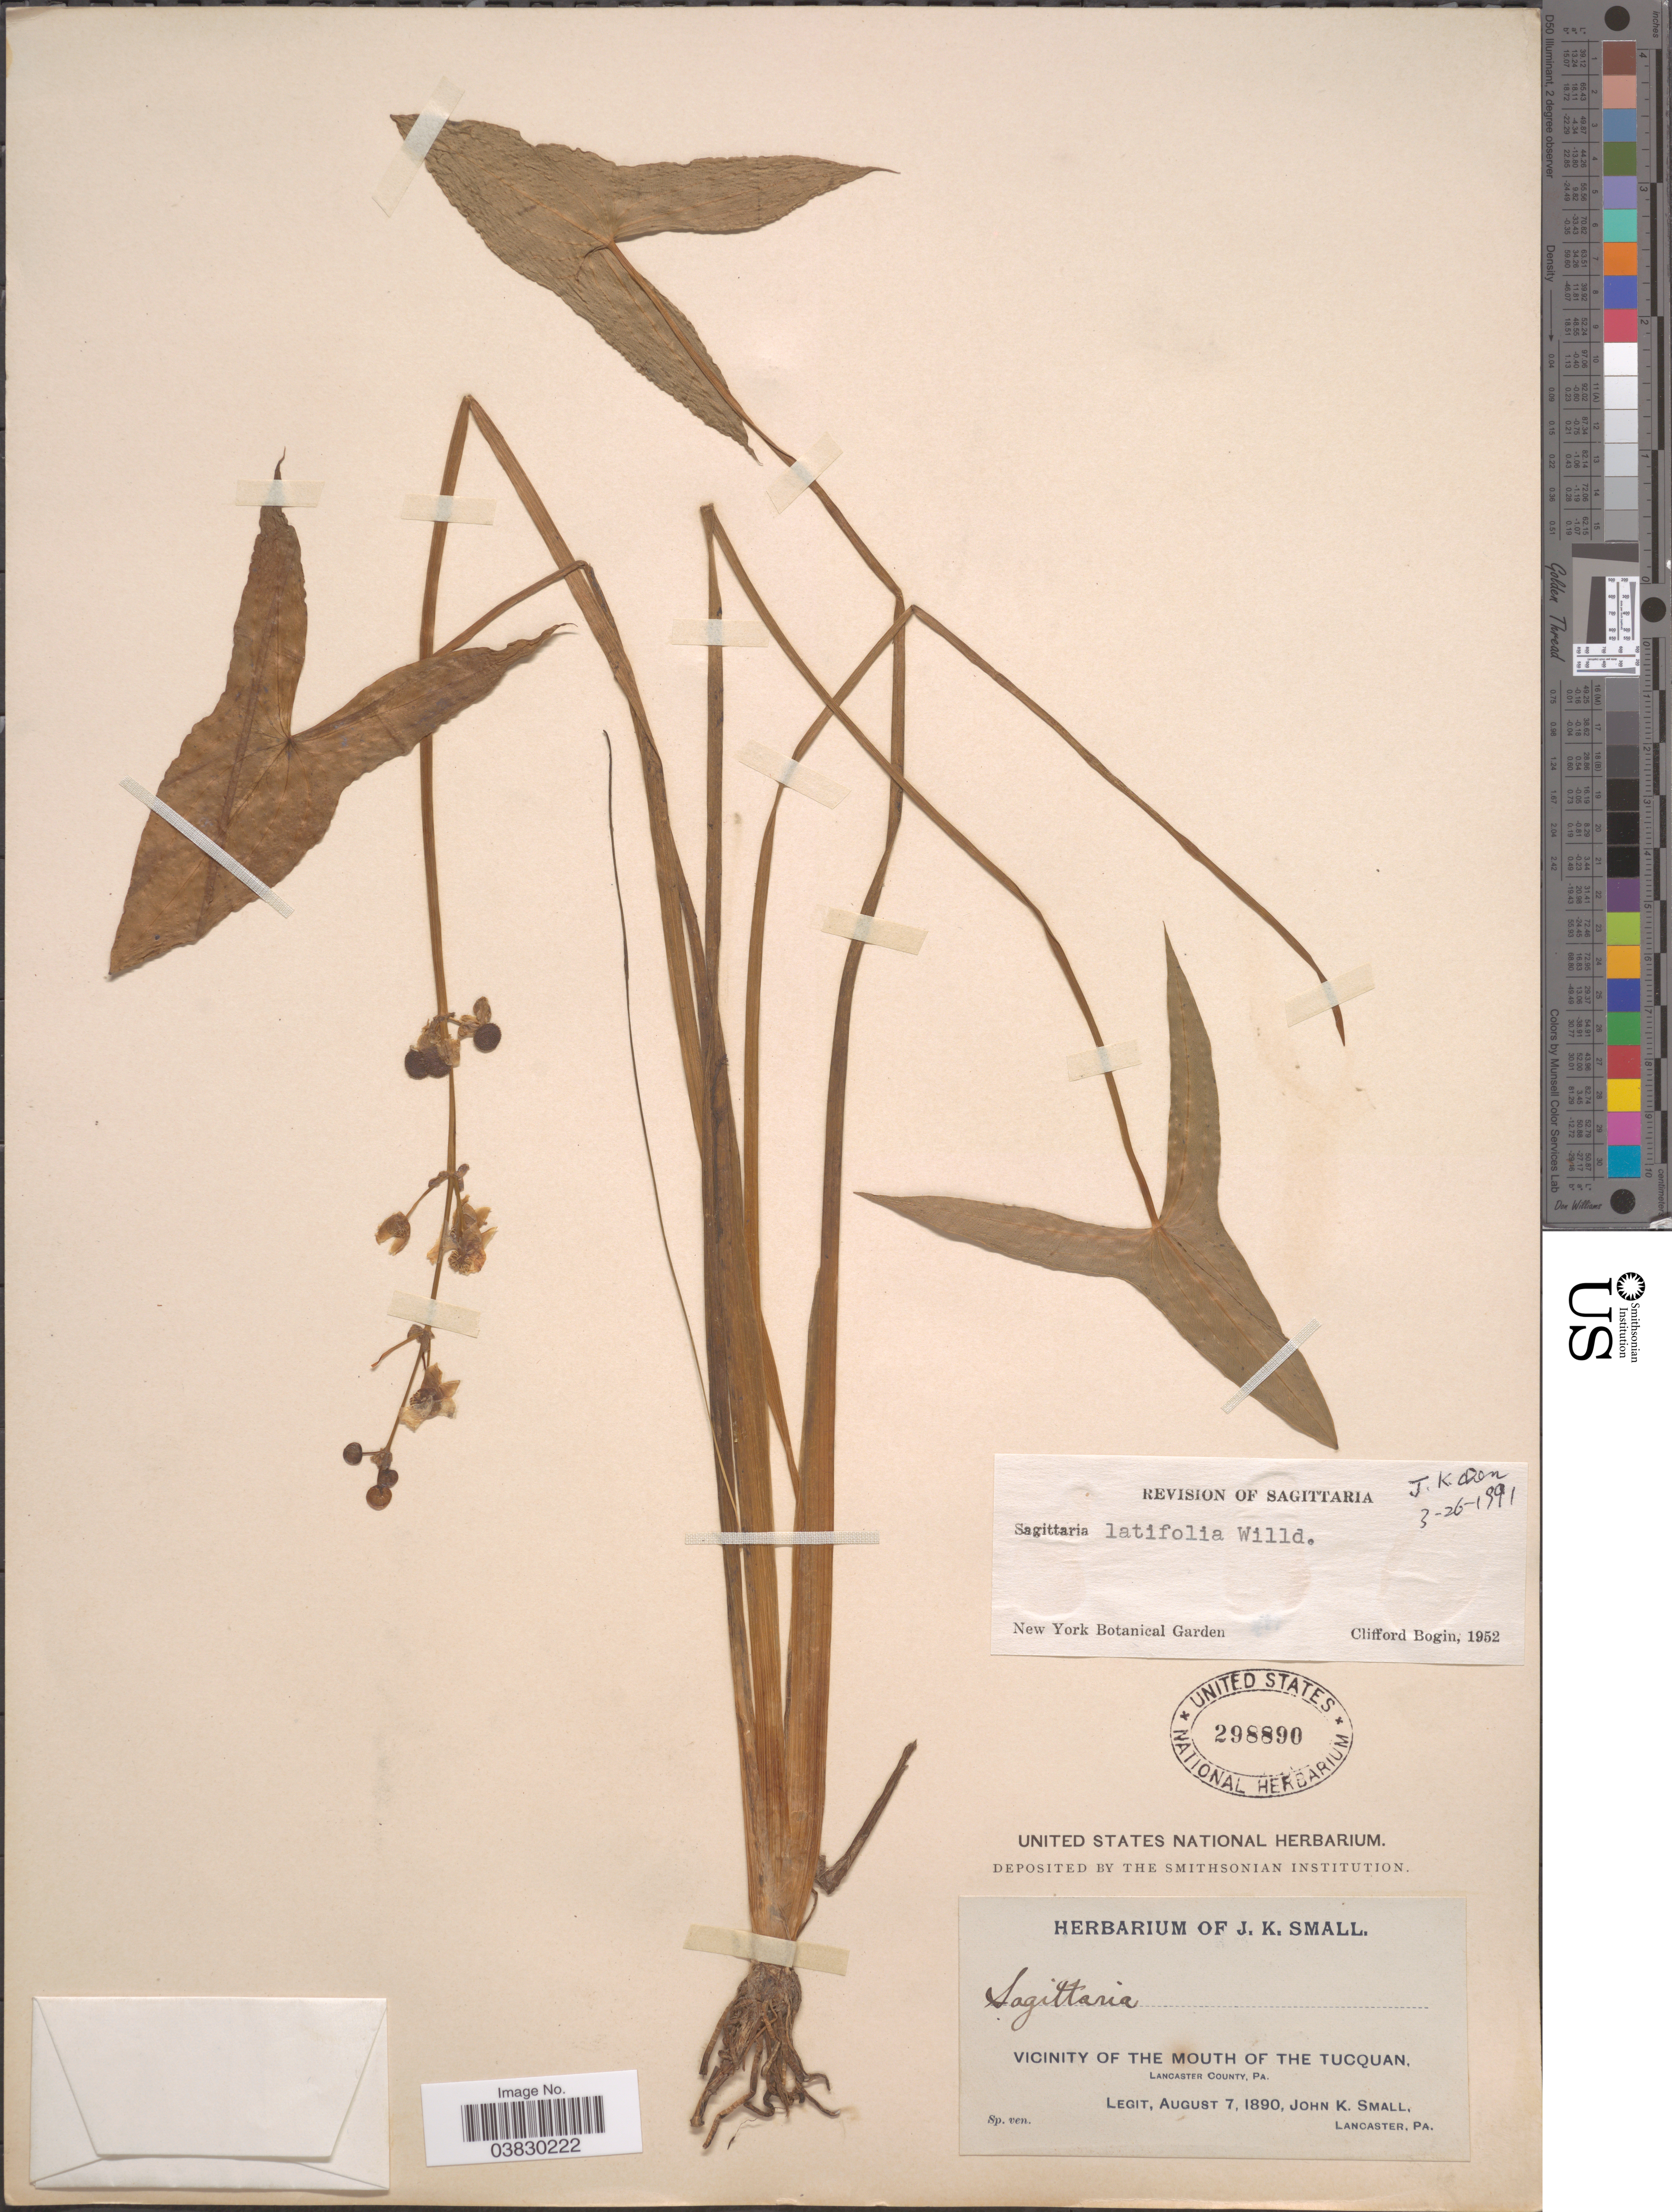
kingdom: Plantae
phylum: Tracheophyta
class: Liliopsida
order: Alismatales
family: Alismataceae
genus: Sagittaria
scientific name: Sagittaria latifolia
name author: Willd.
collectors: J. K. Small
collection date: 1890-08-07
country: United States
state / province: Pennsylvania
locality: Vicinity of the Mouth of the Tucquan, Lancaster County.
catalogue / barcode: US 298890